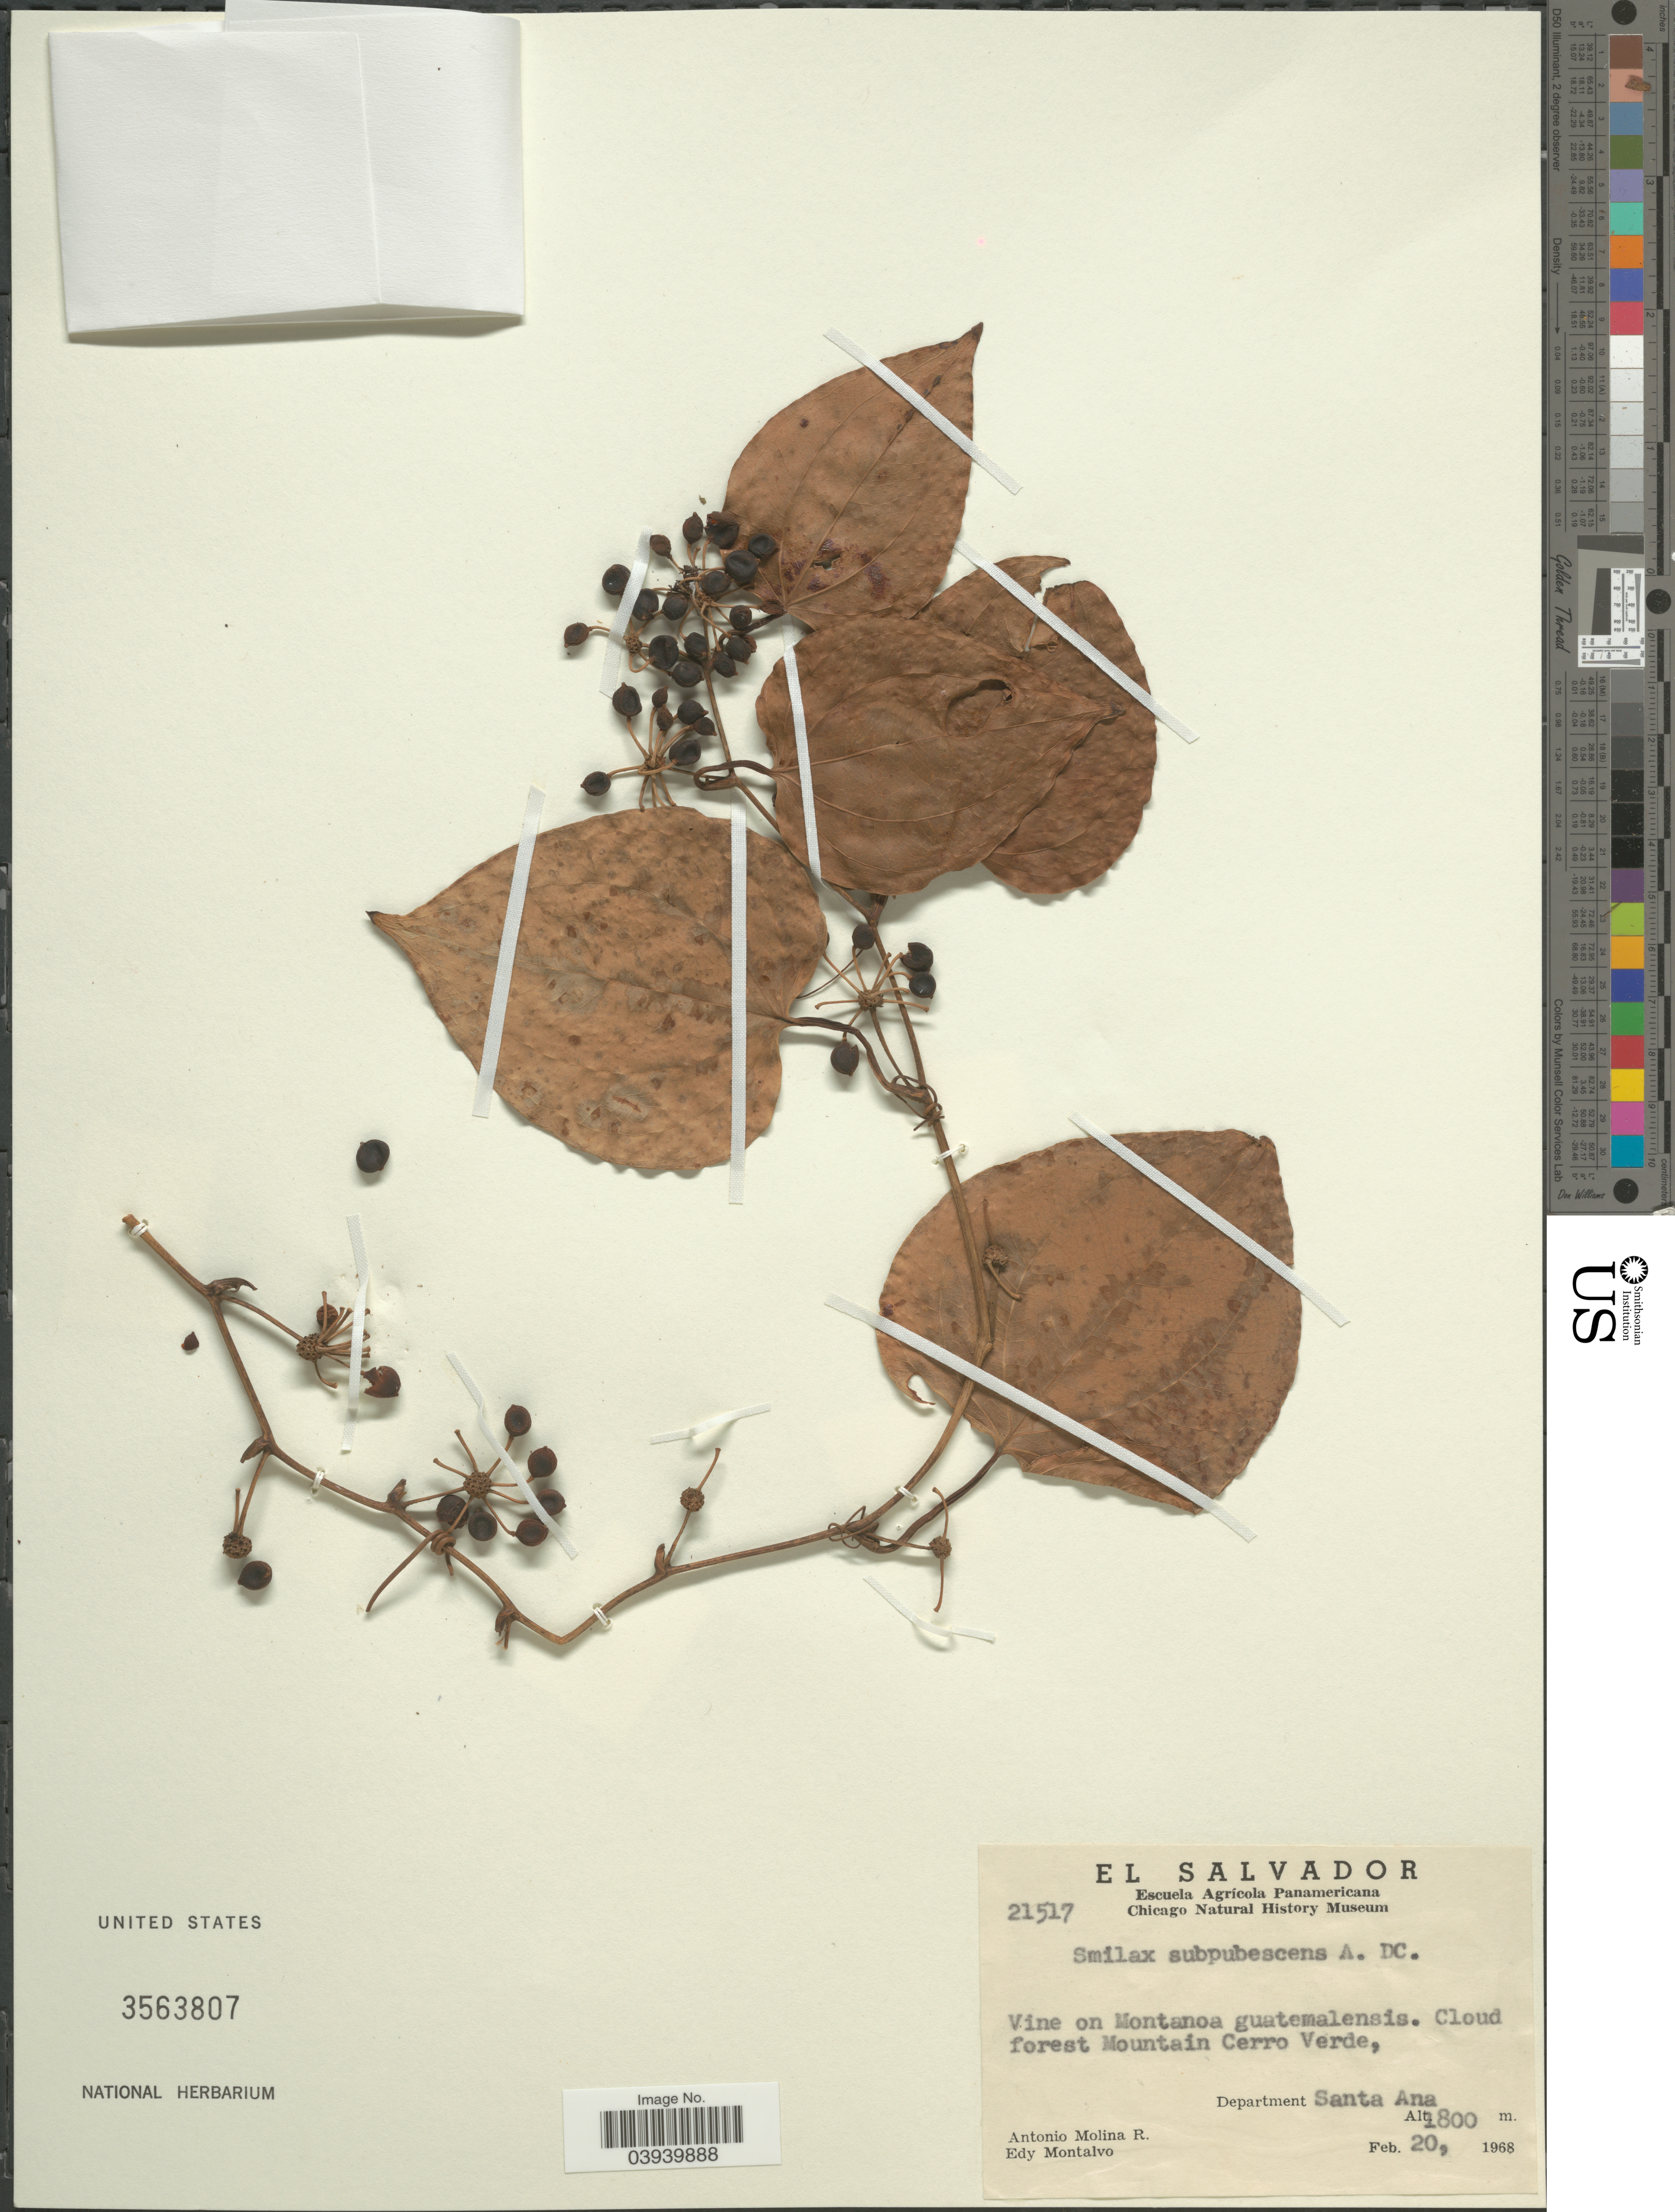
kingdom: Plantae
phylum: Tracheophyta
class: Liliopsida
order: Liliales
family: Smilacaceae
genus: Smilax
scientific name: Smilax subpubescens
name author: A. DC.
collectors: A. Molina R. & E. A. Montalvo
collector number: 21517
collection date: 1968-02-20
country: El Salvador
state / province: Santa Ana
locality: Cloud forest Mountain Cerro Verde, Department Santa Ana.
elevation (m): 1800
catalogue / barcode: US 3563807